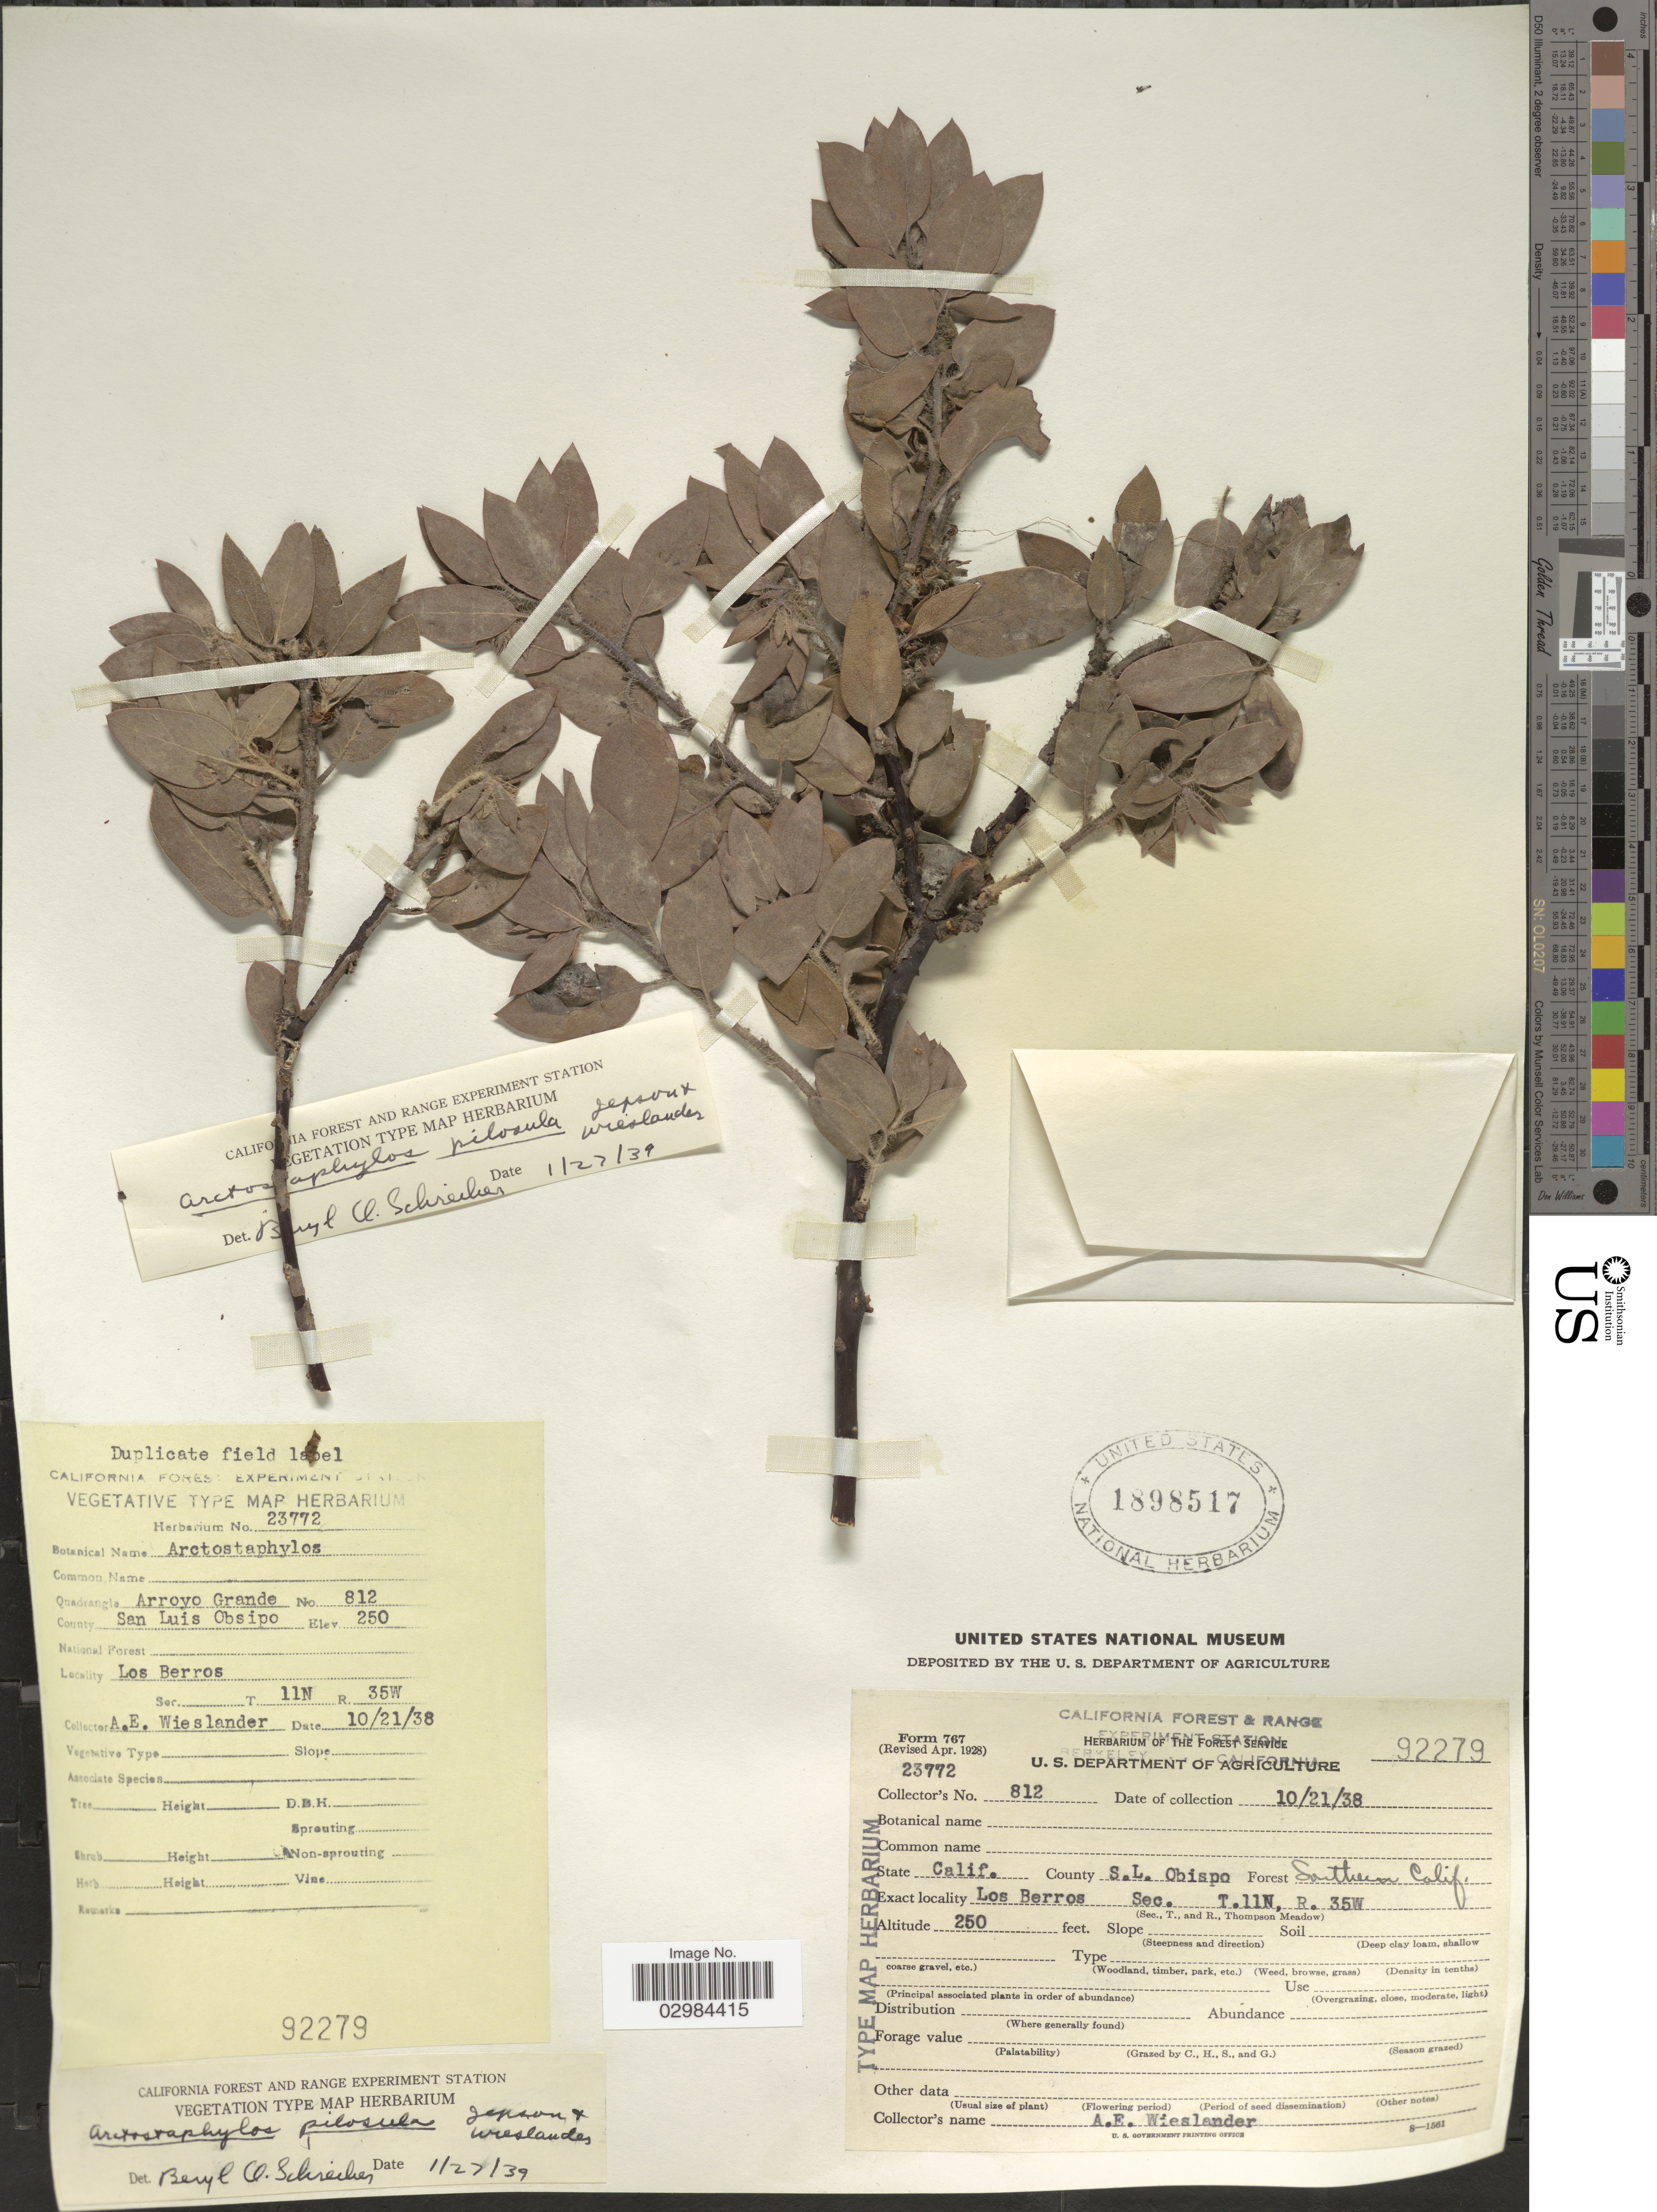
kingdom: Plantae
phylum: Tracheophyta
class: Magnoliopsida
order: Ericales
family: Ericaceae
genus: Arctostaphylos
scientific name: Arctostaphylos pilosula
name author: Jeps. & Wiesl.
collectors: A. E. Wieslander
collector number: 812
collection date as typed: Transcribed d/m/y: 21/10/38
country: United States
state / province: California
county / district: San Luis Obispo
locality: County San Luis Obispo, Forest Southern California, Los Berros, Sec. T11N, R35W., Quadrangle Arroyo Grande.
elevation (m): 76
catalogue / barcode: US 1898517